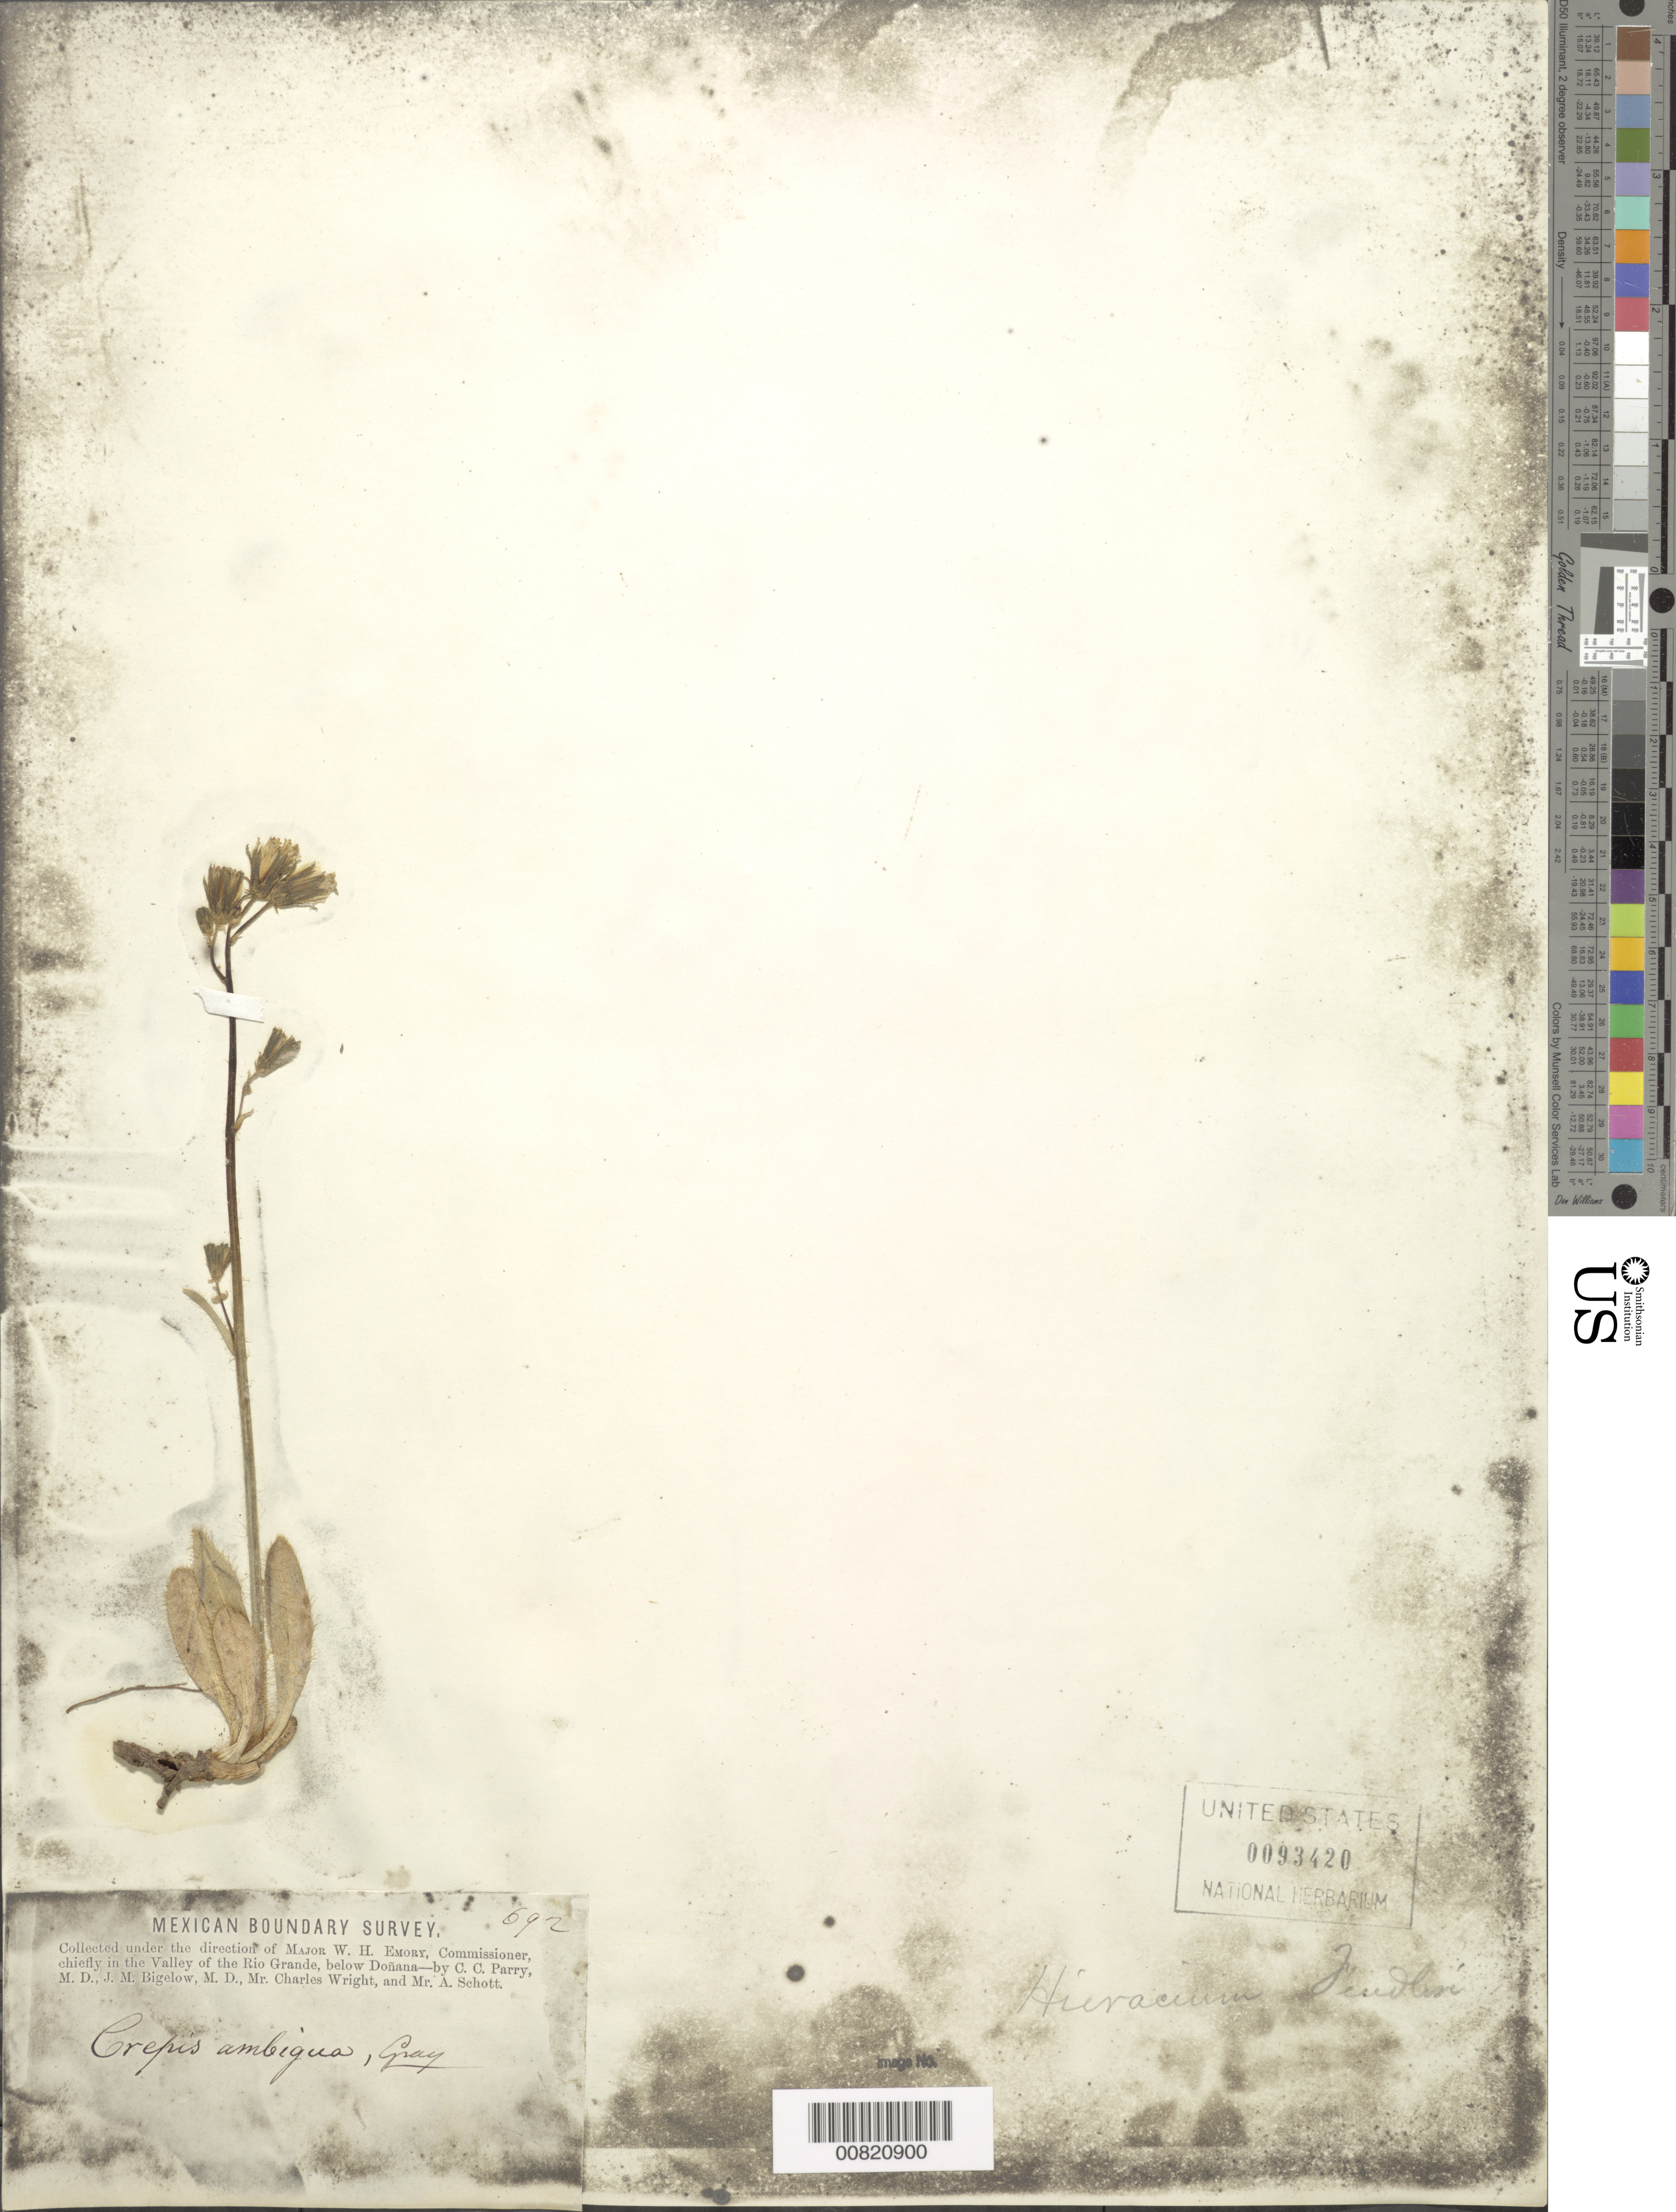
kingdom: Plantae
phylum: Tracheophyta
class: Magnoliopsida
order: Asterales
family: Asteraceae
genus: Hieracium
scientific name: Hieracium fendleri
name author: Sch. Bip.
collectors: C. C. Parry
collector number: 692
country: Mexico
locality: Valley of the Rio Grande, below Donana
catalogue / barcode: US 93420